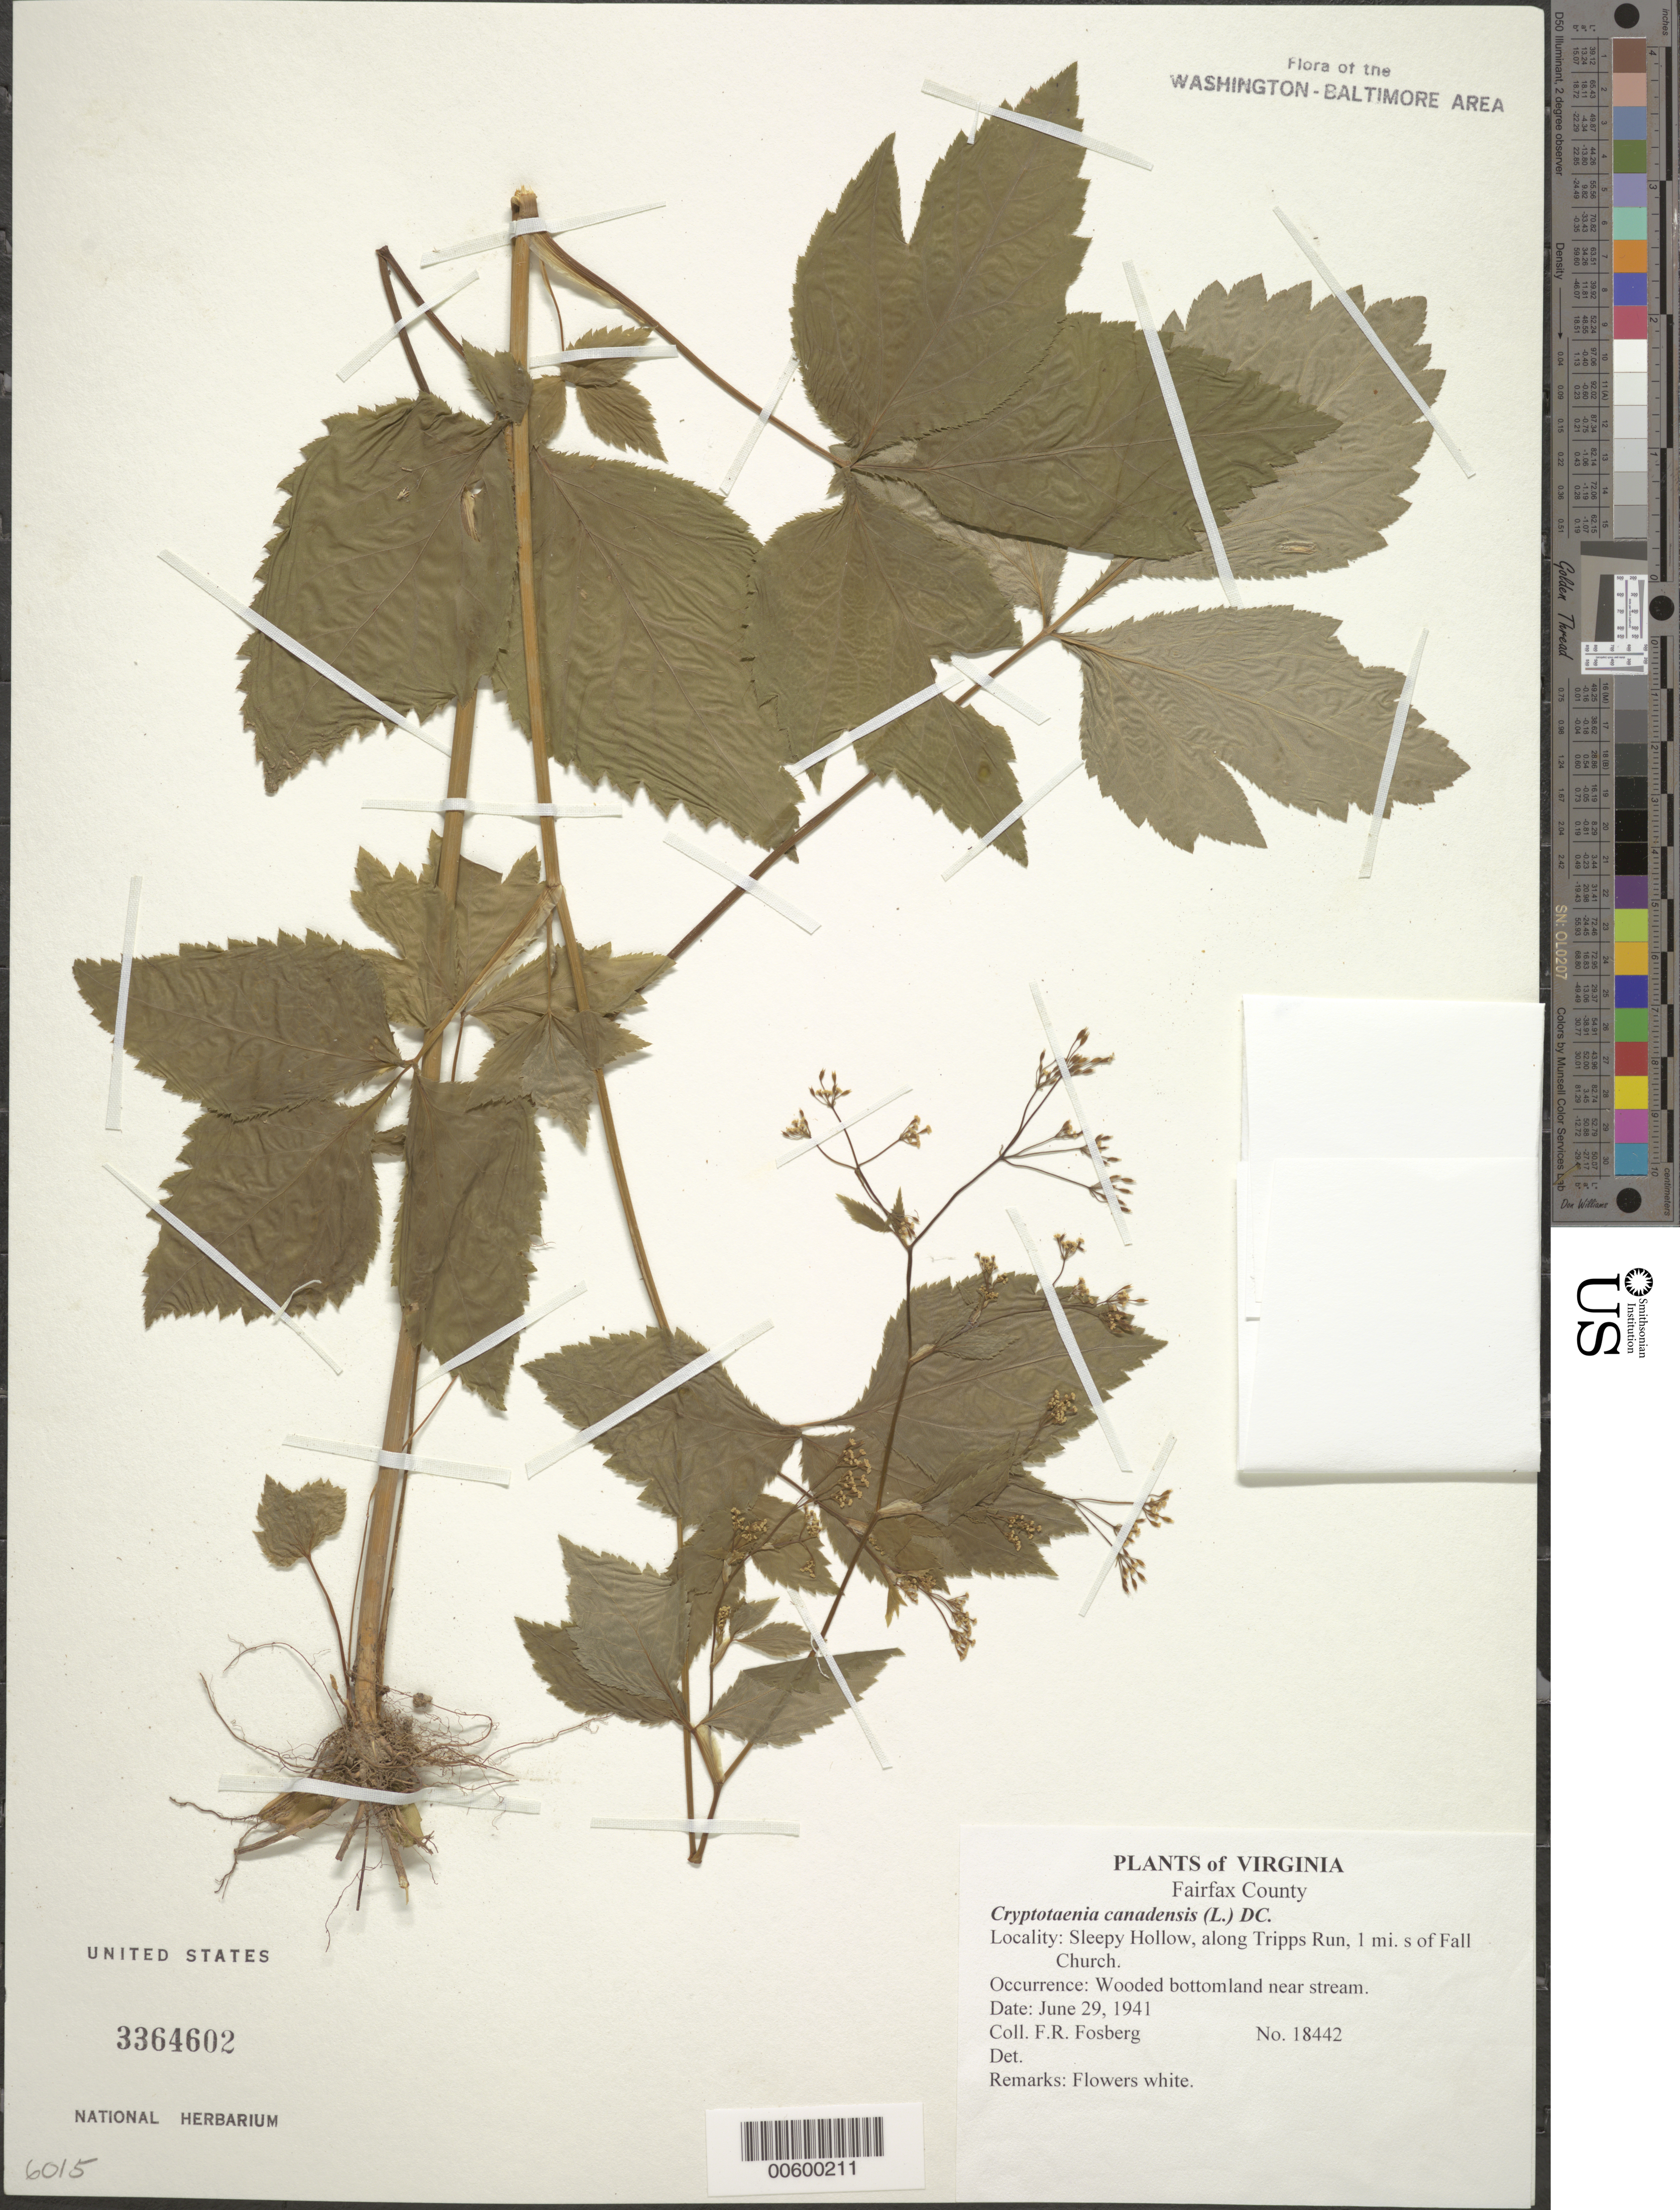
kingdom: Plantae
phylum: Tracheophyta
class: Magnoliopsida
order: Apiales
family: Apiaceae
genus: Cryptotaenia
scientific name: Cryptotaenia canadensis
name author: (L.) DC.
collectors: F. R. Fosberg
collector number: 18442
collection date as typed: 29 Jun 1941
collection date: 1941-06-29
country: United States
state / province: Virginia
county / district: Fairfax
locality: Sleepy Hollow, along Tripps Run, 1 mi. s of Fall Church.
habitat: Wooded bottomland near stream.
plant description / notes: Common name: Honewort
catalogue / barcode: US 3364602